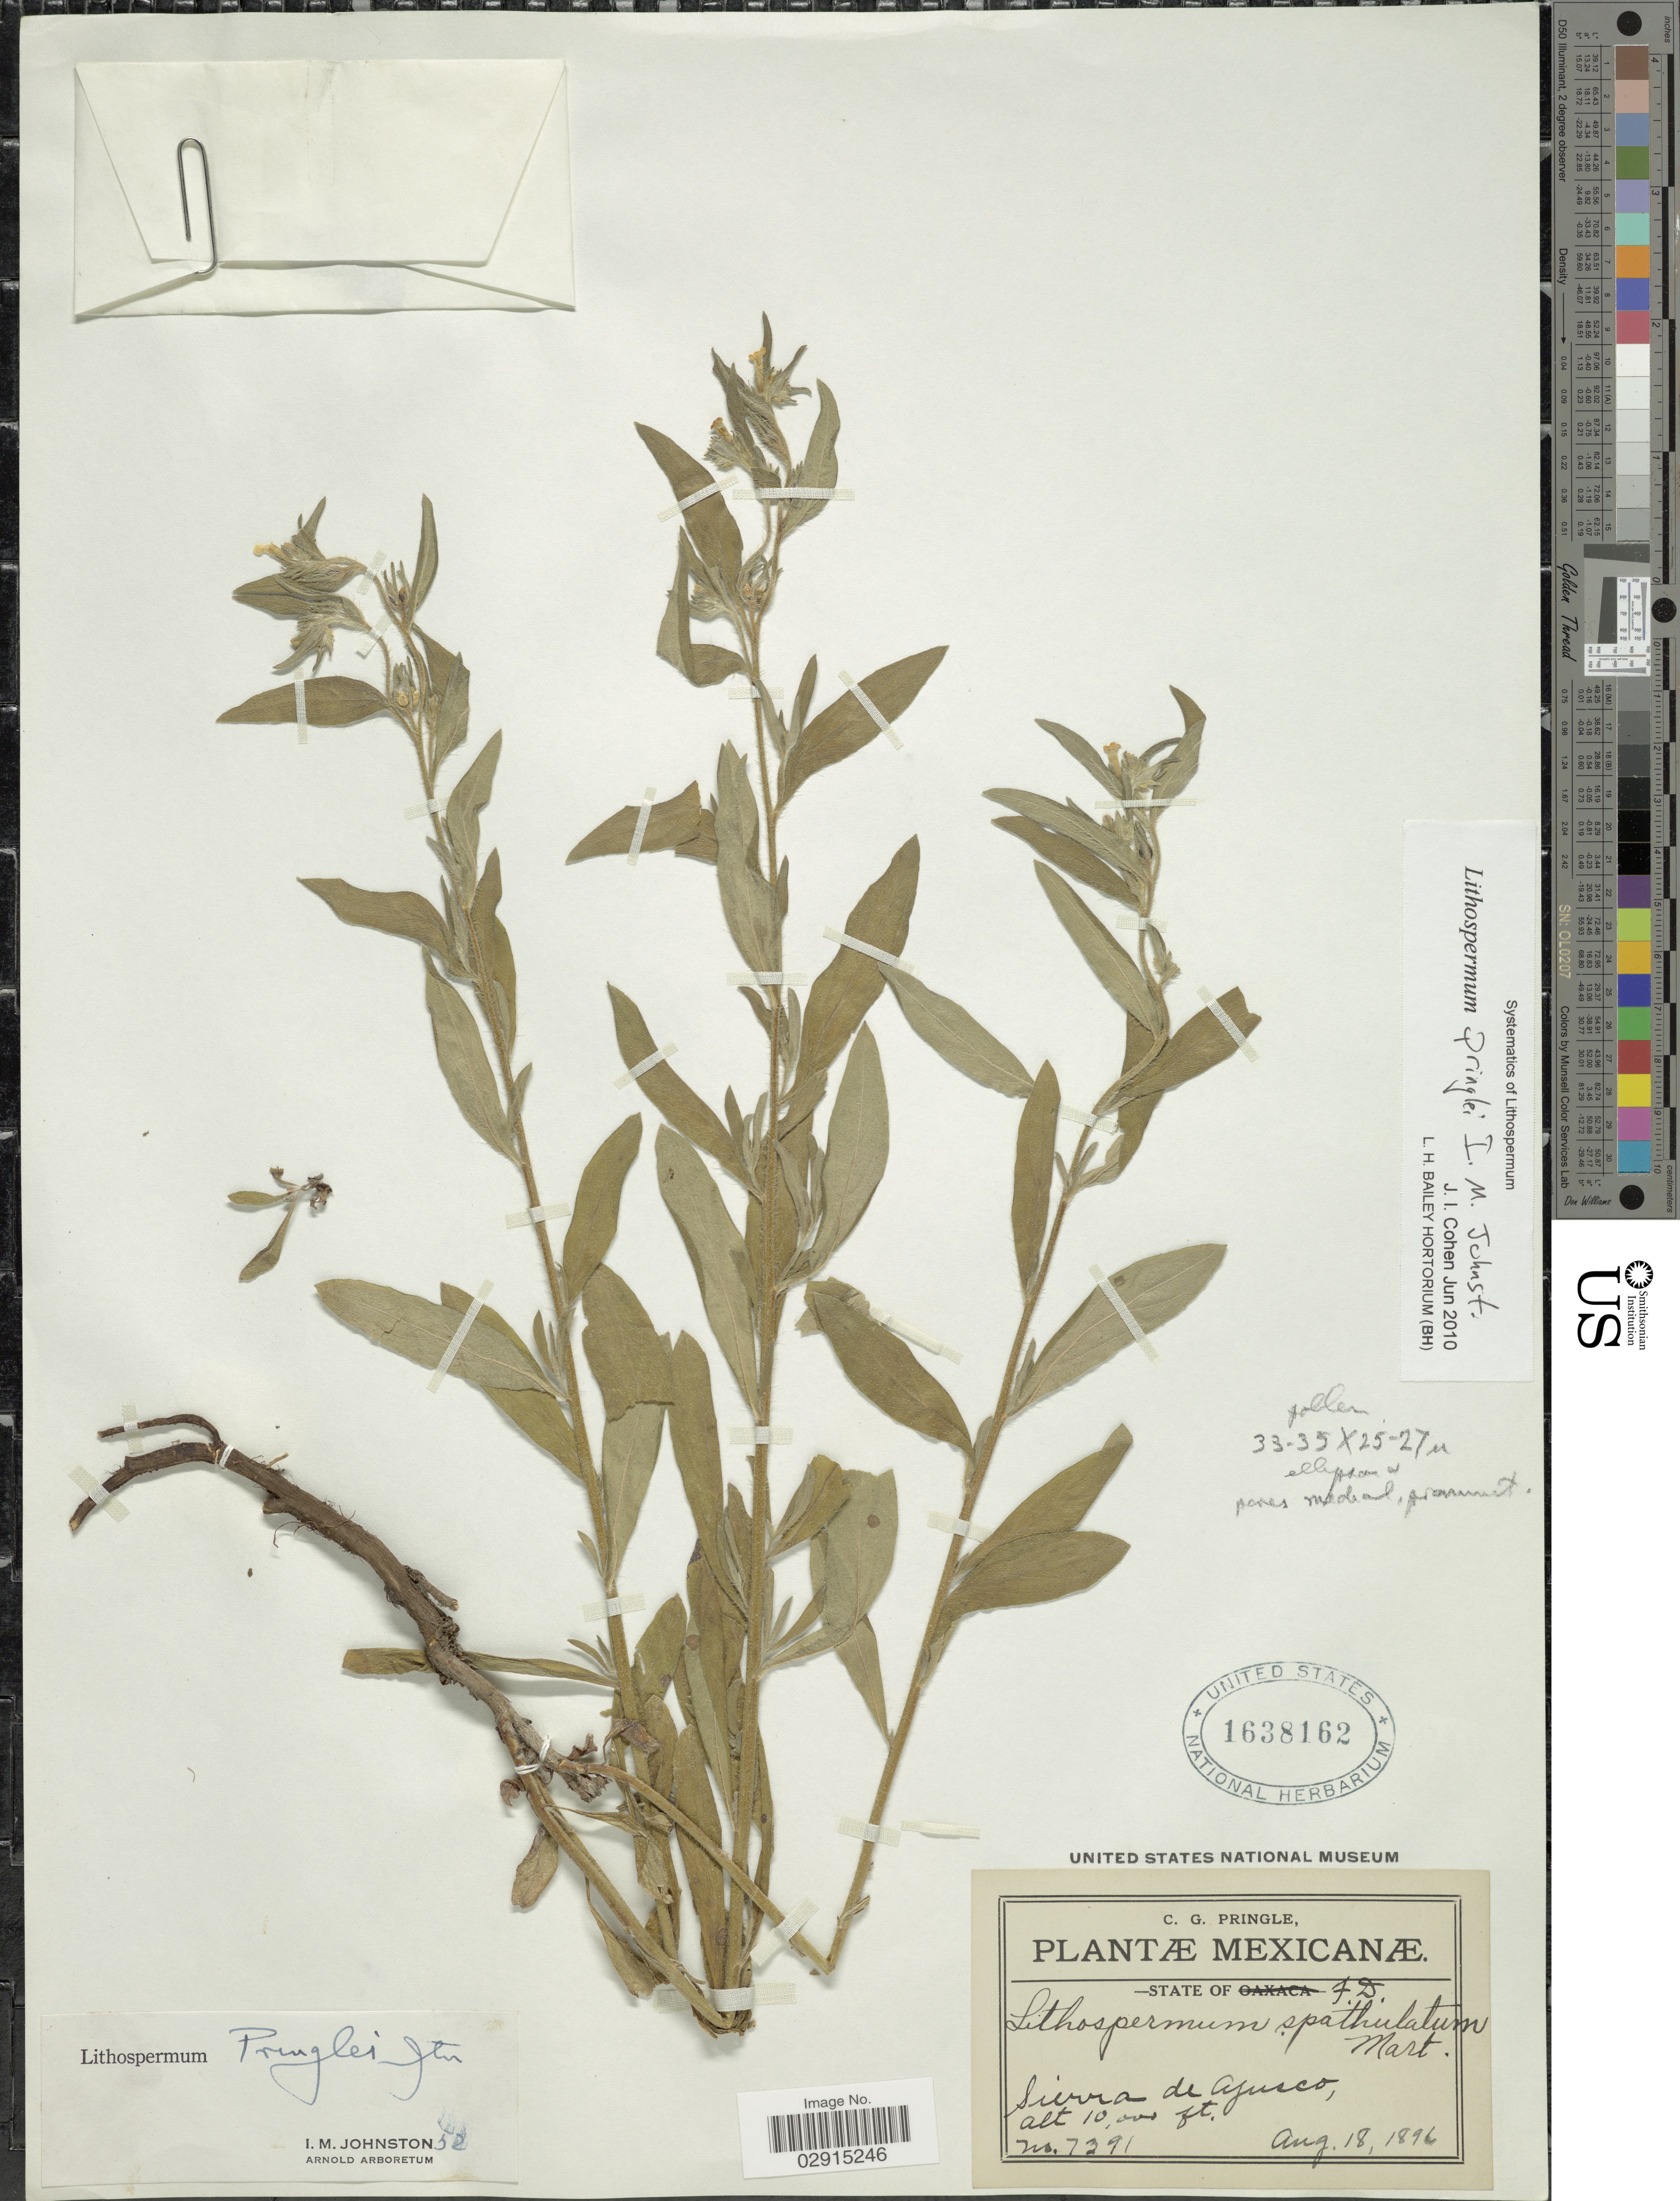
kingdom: Plantae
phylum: Tracheophyta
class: Magnoliopsida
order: Boraginales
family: Boraginaceae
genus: Lithospermum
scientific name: Lithospermum pringlei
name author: I.M. Johnst.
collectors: C. G. Pringle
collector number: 7391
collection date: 1896-08-18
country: Mexico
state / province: Distrito Federal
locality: F.D. Sierra de Ajusco.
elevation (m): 3048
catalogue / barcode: US 1638162